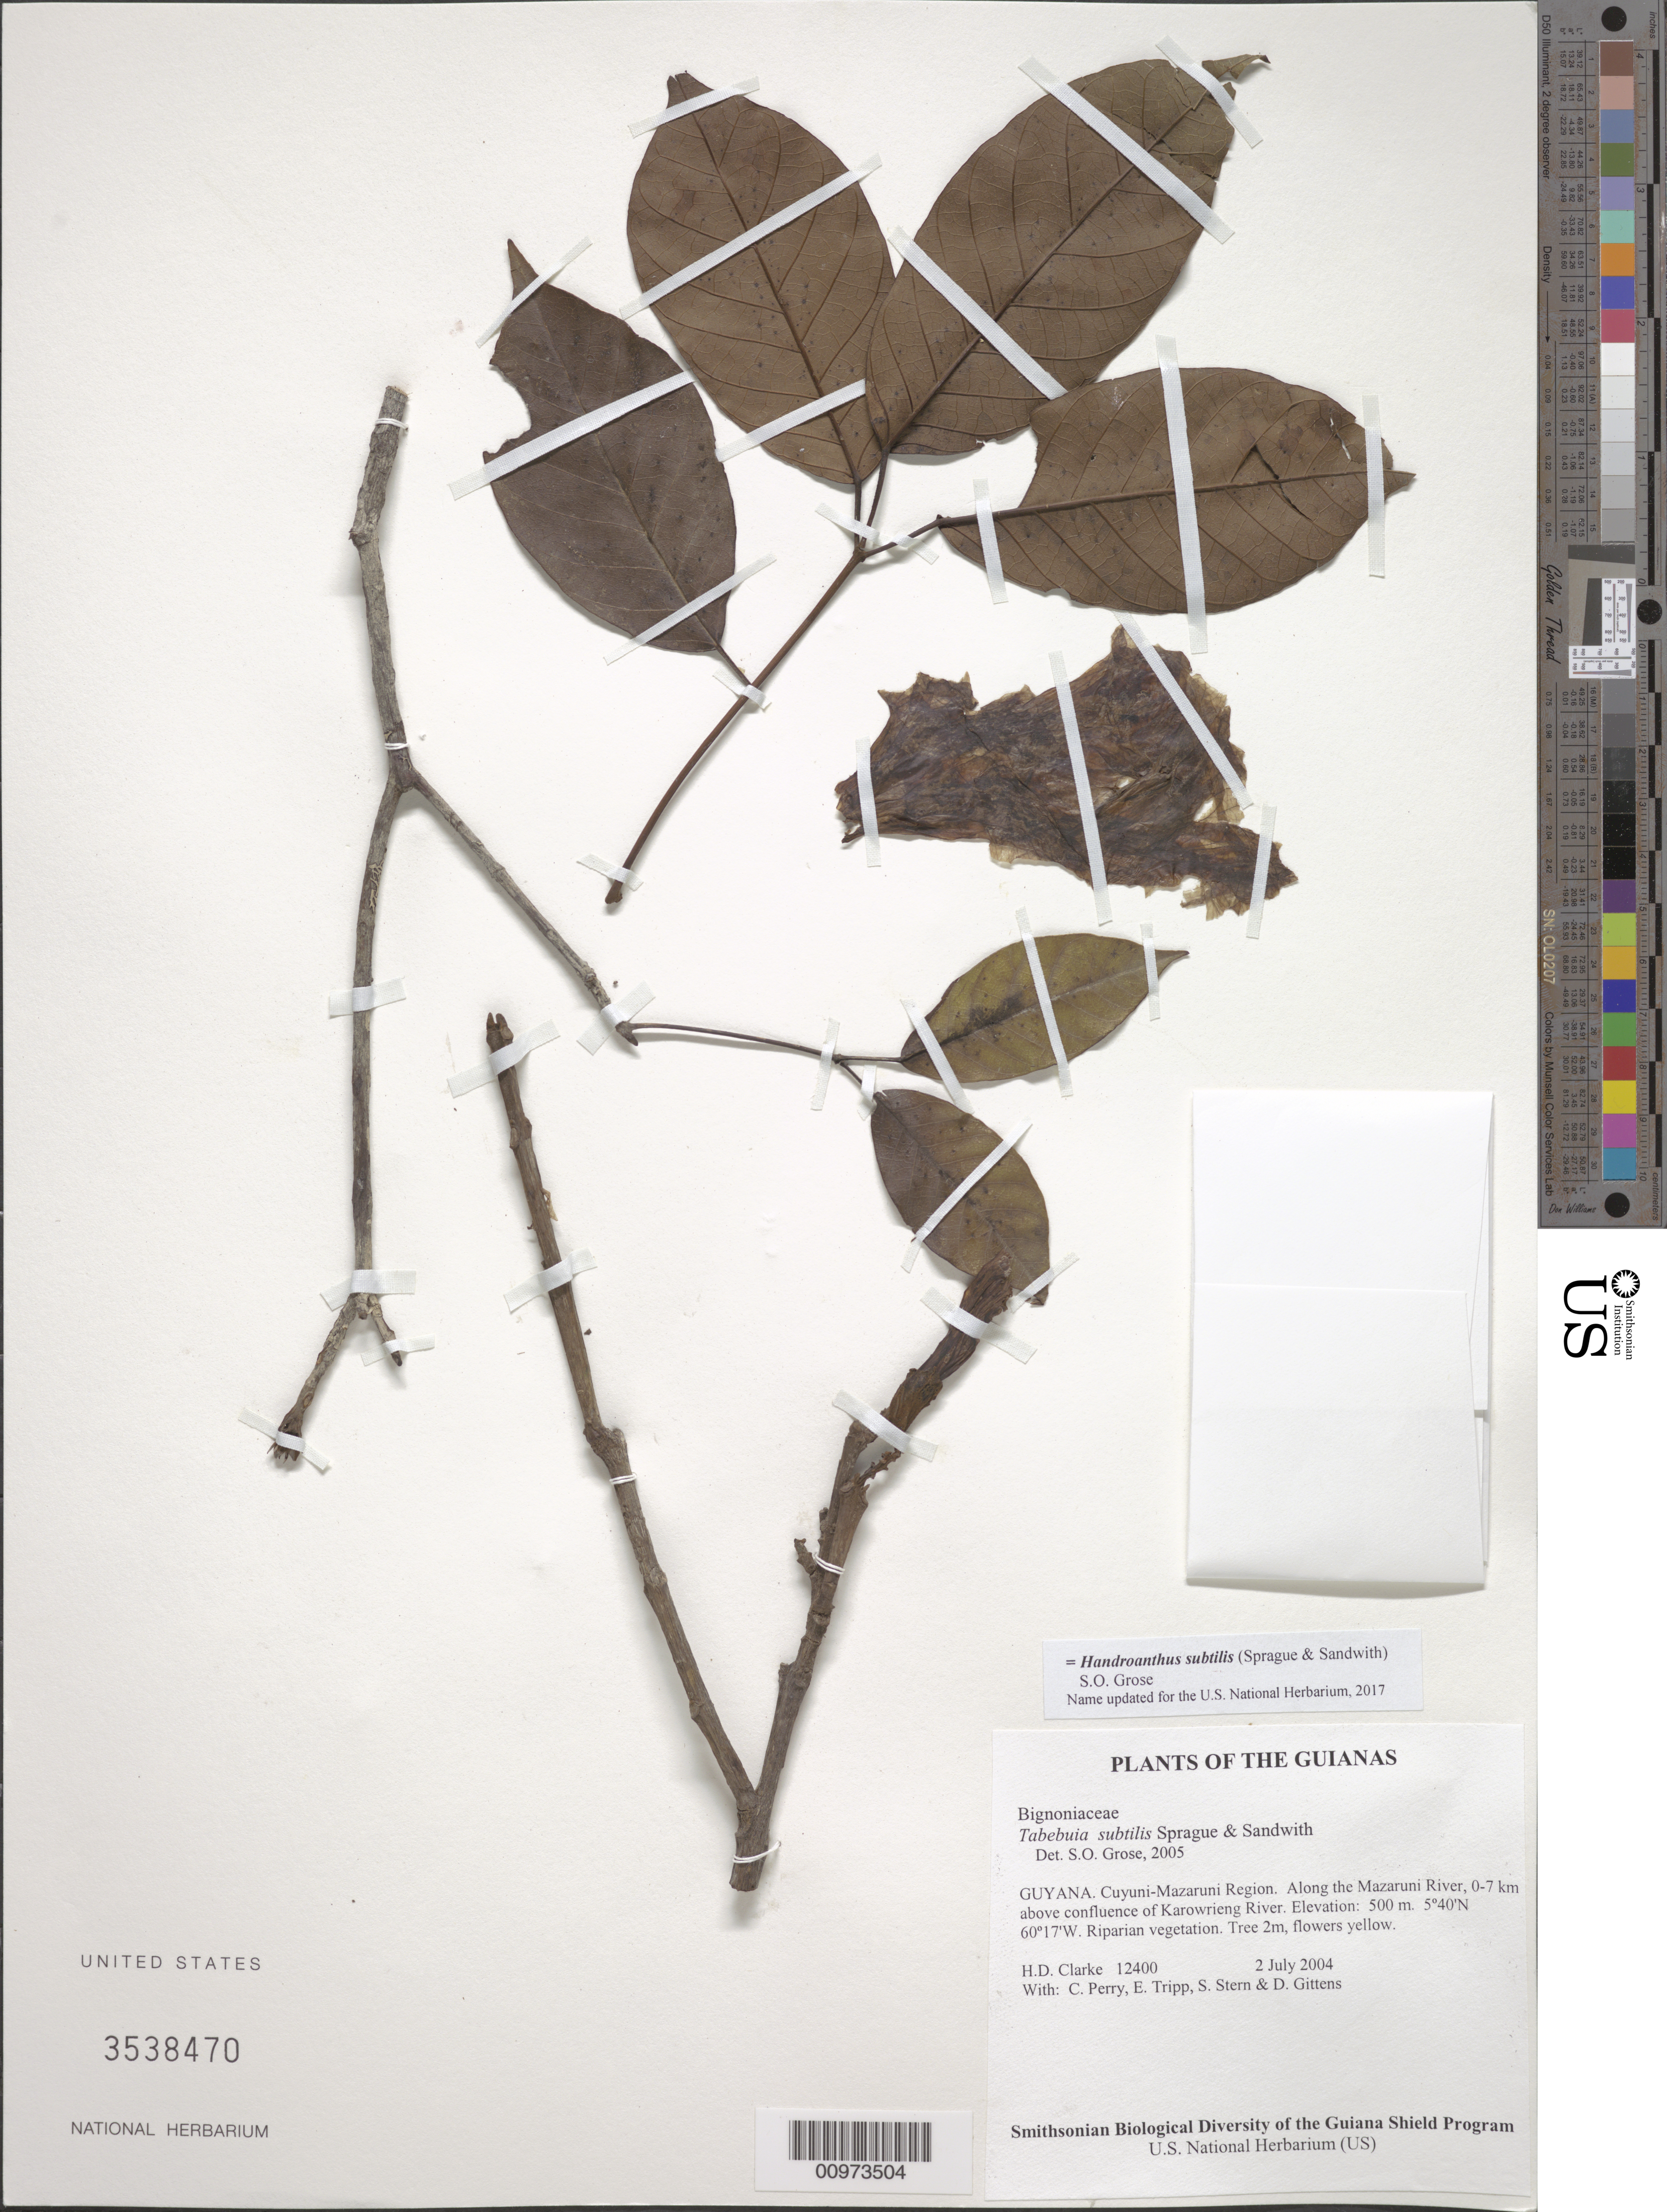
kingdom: Plantae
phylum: Tracheophyta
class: Magnoliopsida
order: Lamiales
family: Bignoniaceae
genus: Handroanthus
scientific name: Handroanthus subtilis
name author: (Sprague & Sandwith) S.O. Grose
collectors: H. D. Clarke, C. Perry, E. Tripp, S. R. Stern & D. Gittens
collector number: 12400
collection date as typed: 2 July 2004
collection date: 2004-07-02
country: Guyana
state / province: Cuyuni-Mazaruni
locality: Along the Mazaruni River, 0-7 km above confluence of Karowrieng River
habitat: Riparian vegetation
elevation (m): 500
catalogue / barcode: US 3538470